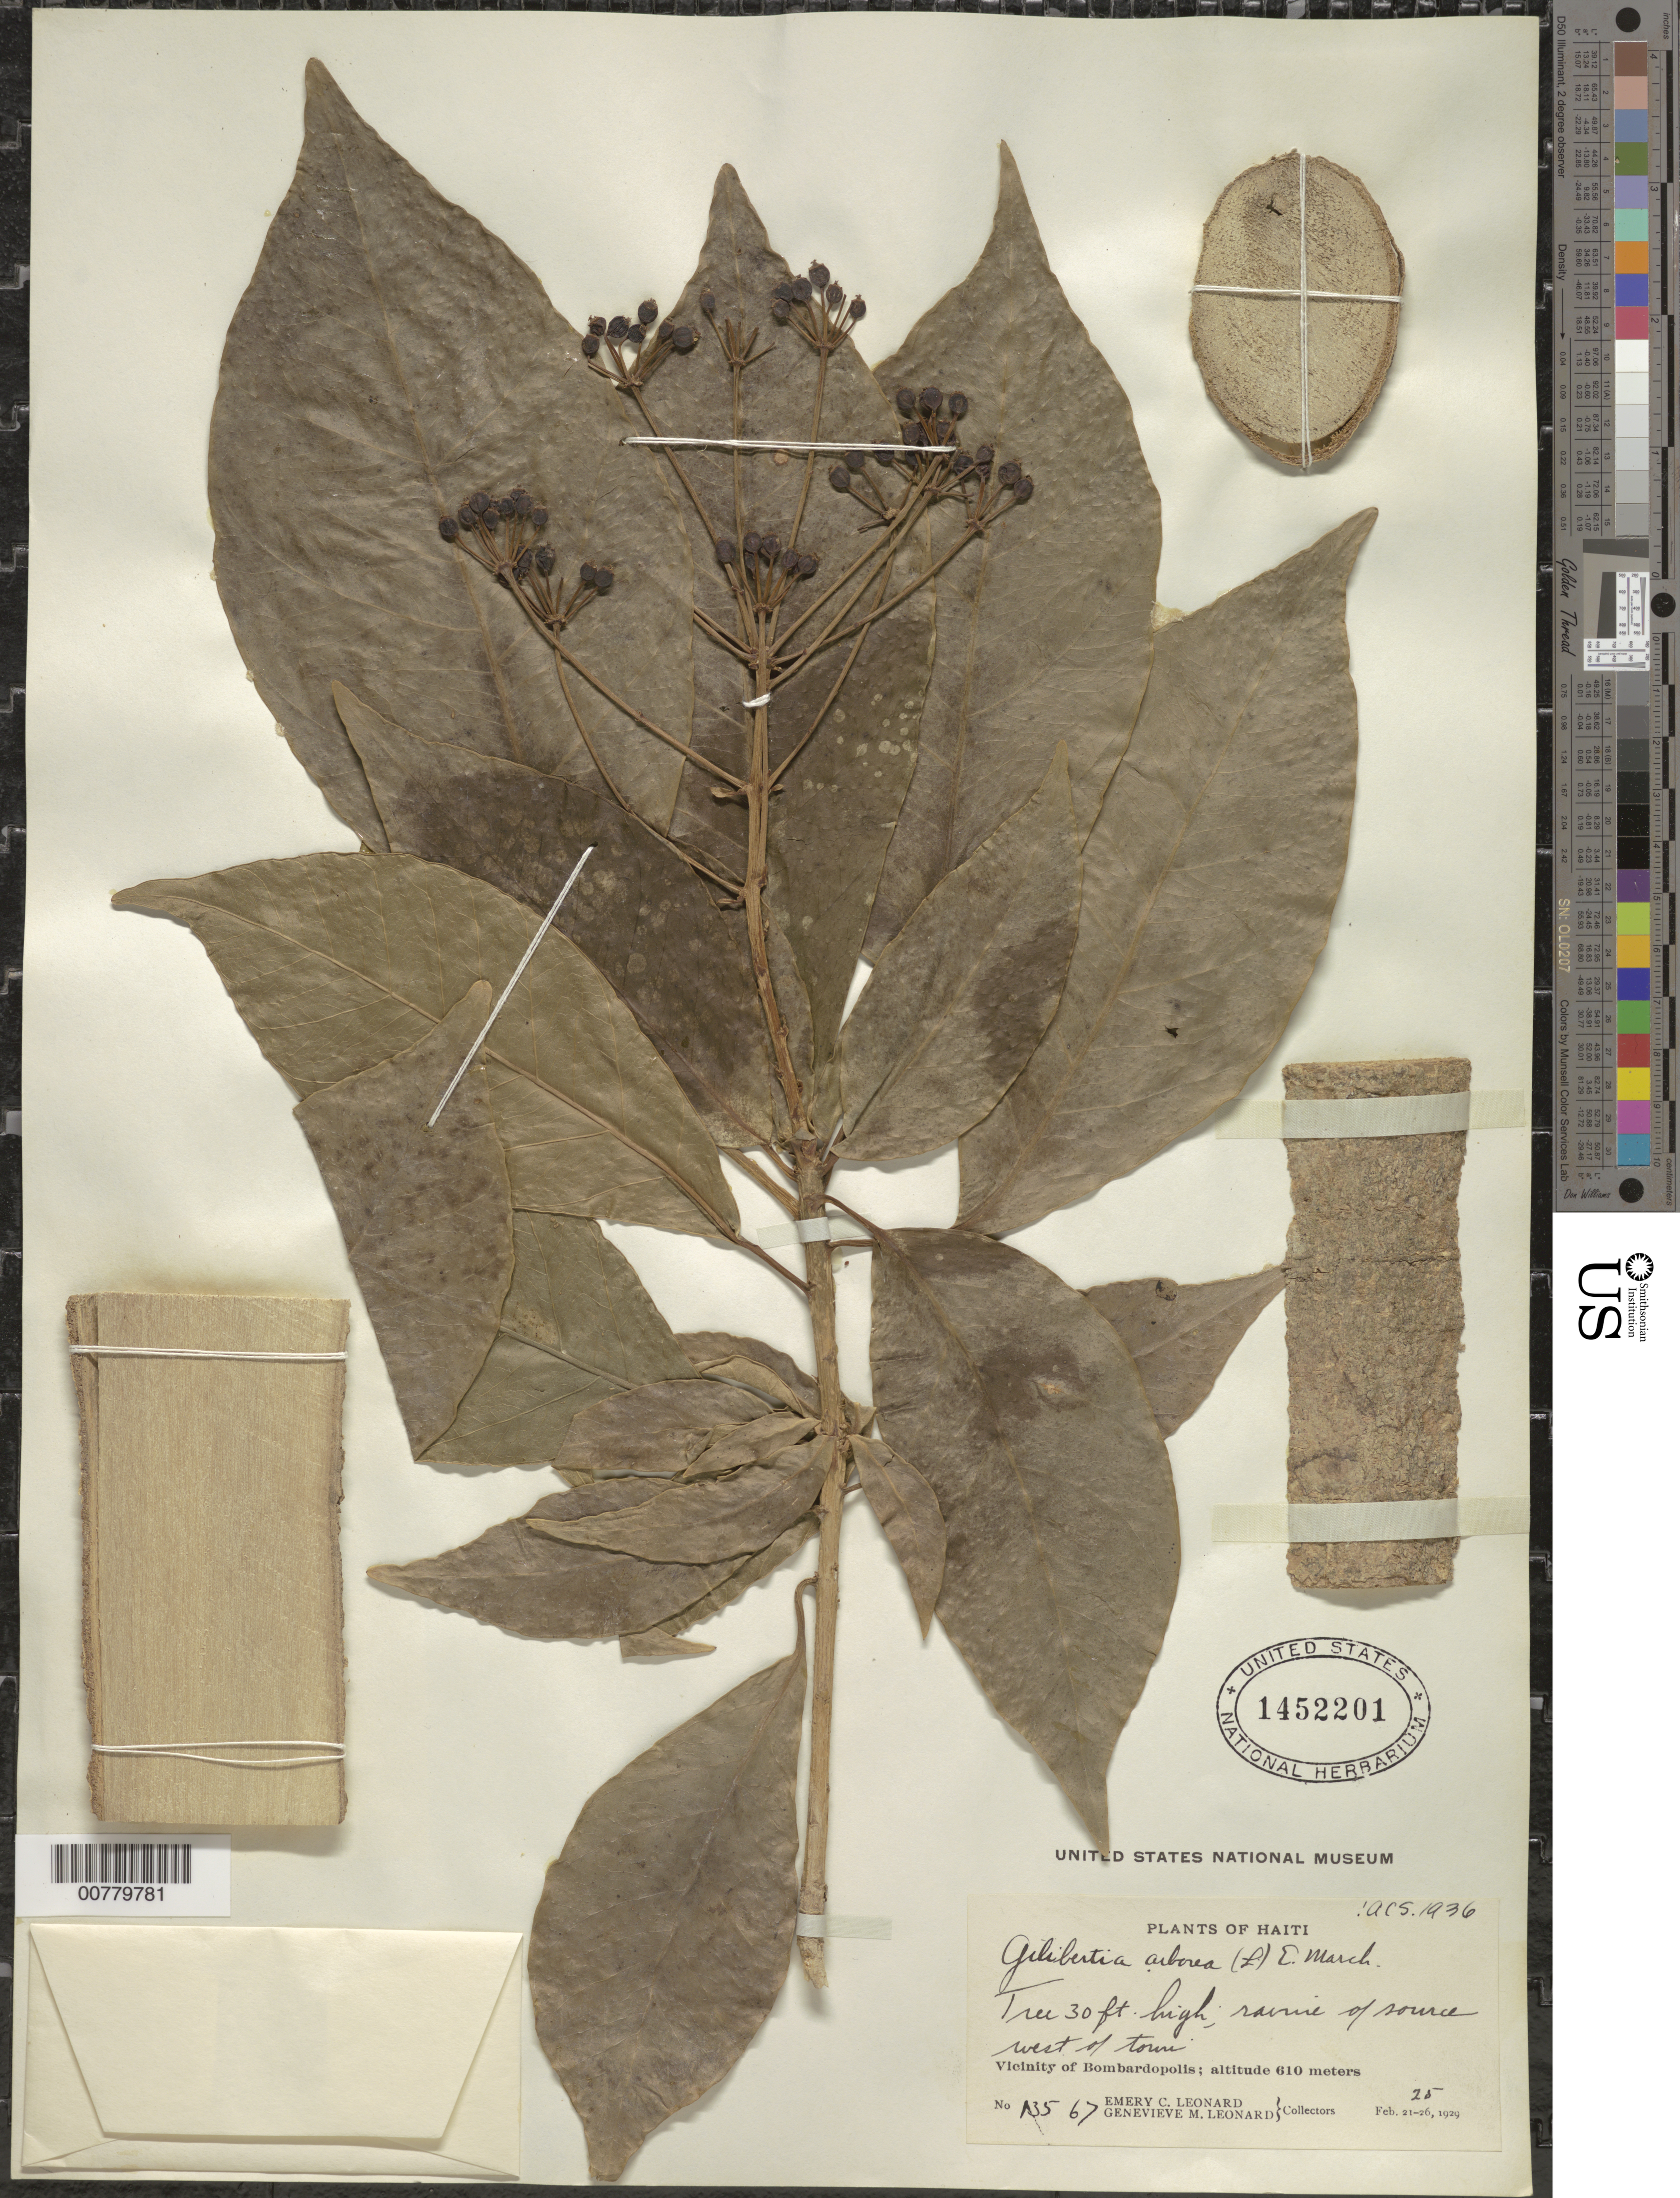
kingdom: Plantae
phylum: Tracheophyta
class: Magnoliopsida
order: Apiales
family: Araliaceae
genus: Dendropanax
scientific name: Dendropanax arboreus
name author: (L.) Decne. & Planch.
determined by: Smith, A. C.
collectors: E. C. Leonard & G. M. Leonard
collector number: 13567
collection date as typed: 25 Feb 1929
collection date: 1929-02-25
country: Haiti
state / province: Nord-Ouest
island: Hispaniola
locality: Vicinity of Bombardopolis, west of town.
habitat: Ravine of source.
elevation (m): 610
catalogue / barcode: US 1452201